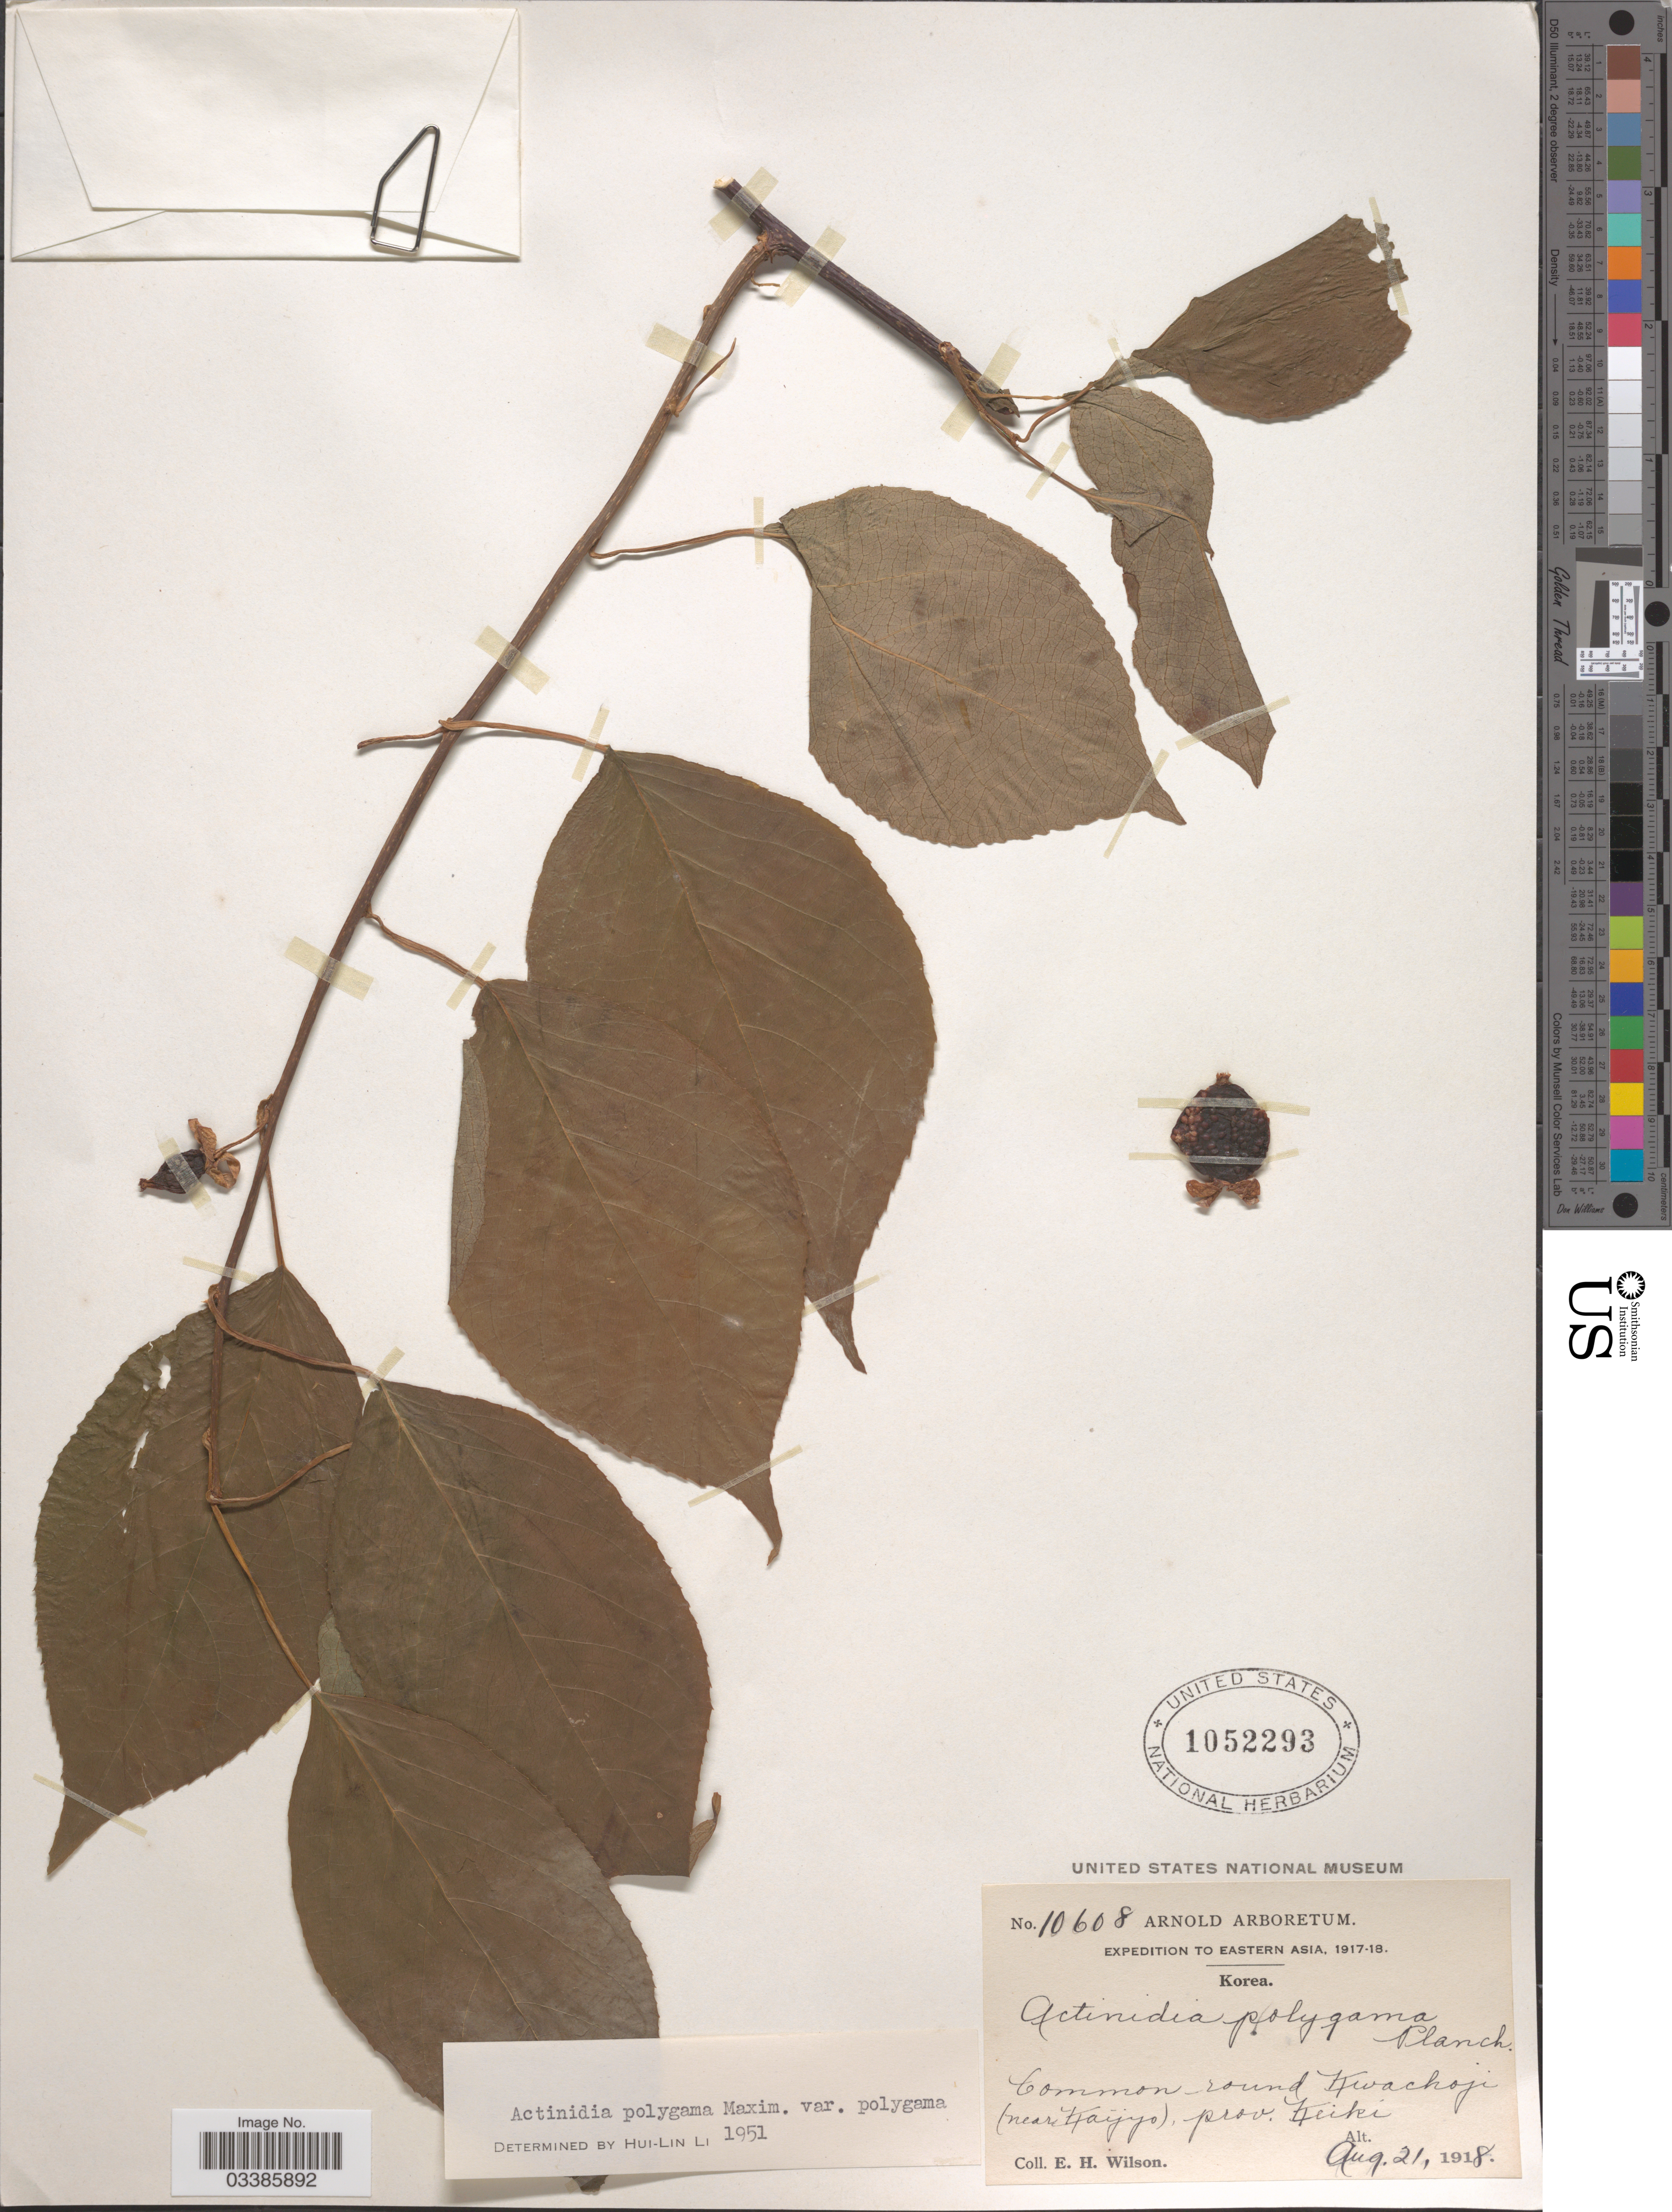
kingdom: Plantae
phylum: Tracheophyta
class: Magnoliopsida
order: Ericales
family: Actinidiaceae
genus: Actinidia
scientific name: Actinidia polygama var. polygama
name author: (Siebold & Zucc.) Planch. ex Maxim.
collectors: E. Wilson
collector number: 10608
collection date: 1918-08-21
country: South Korea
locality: Eastern Asia. Kwachoji (near Kaijyo), prov. Keiki.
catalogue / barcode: US 1052293